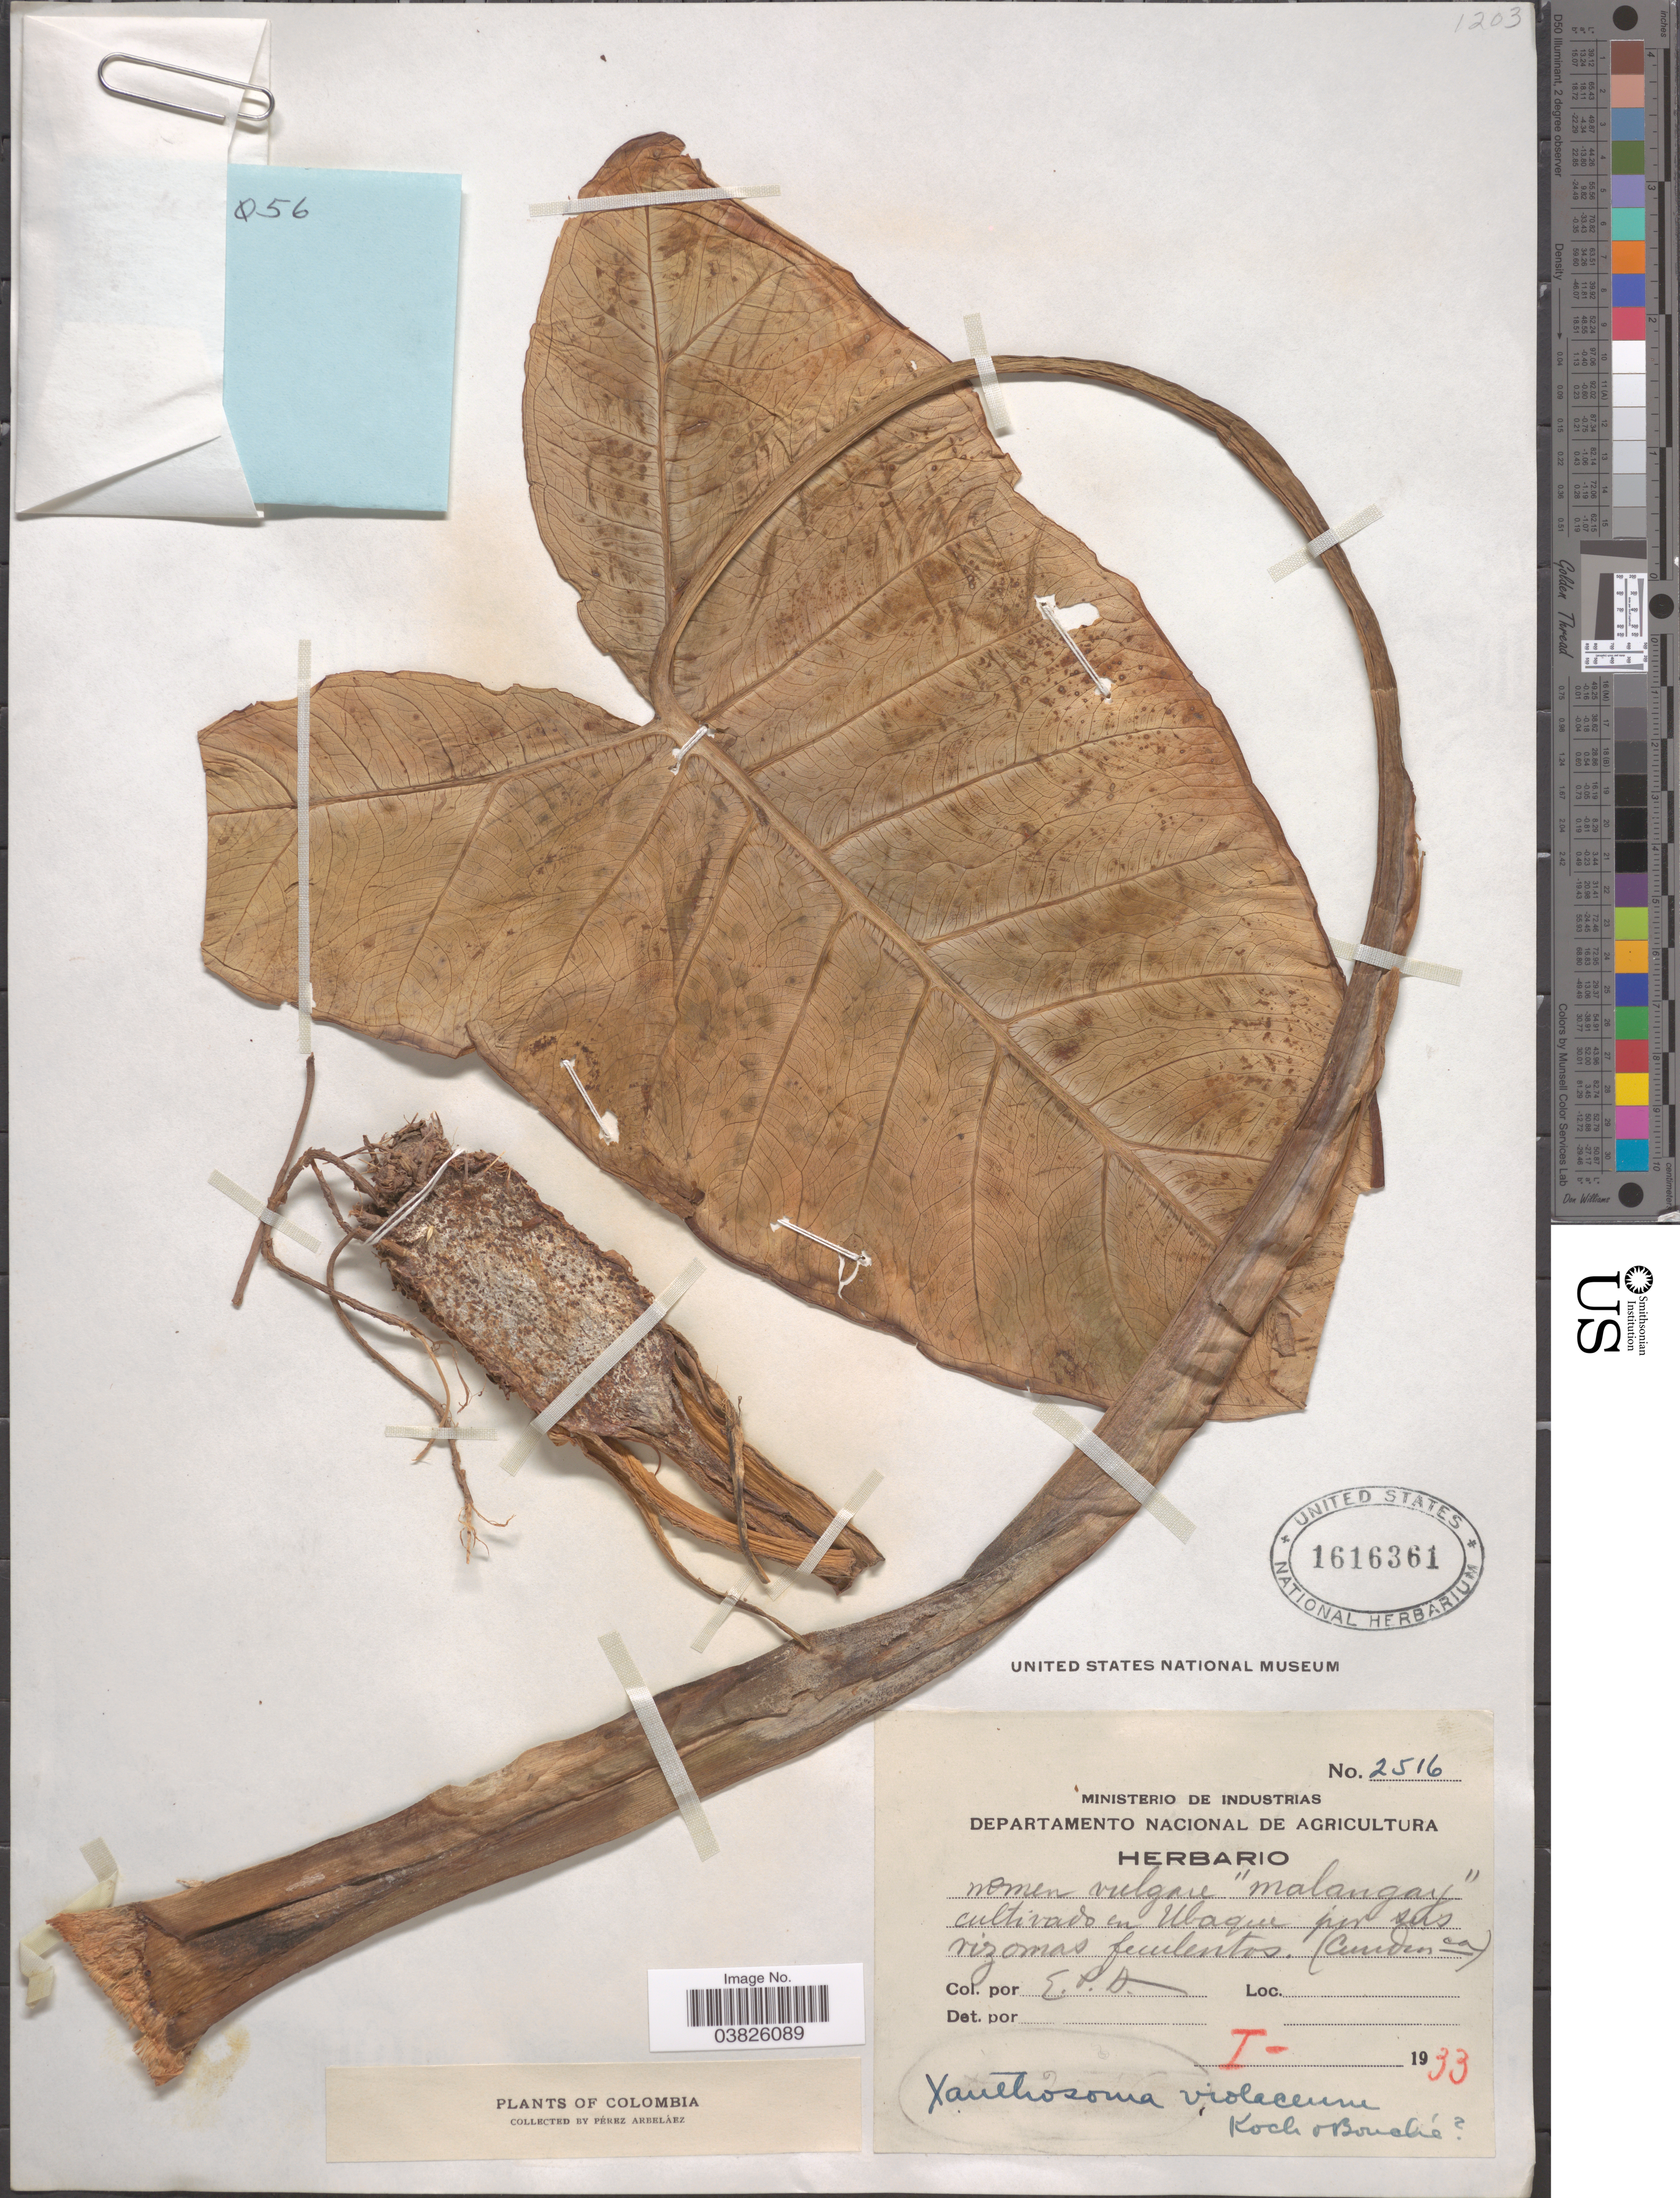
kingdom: Plantae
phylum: Tracheophyta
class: Liliopsida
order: Alismatales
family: Araceae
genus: Xanthosoma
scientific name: Xanthosoma violaceum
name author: Schott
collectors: E. Pérez Arbeláez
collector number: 2516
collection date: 1933-01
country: Colombia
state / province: Cundinamarca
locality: En Ubaque por sus rizomas feculentos.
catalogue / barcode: US 1616361